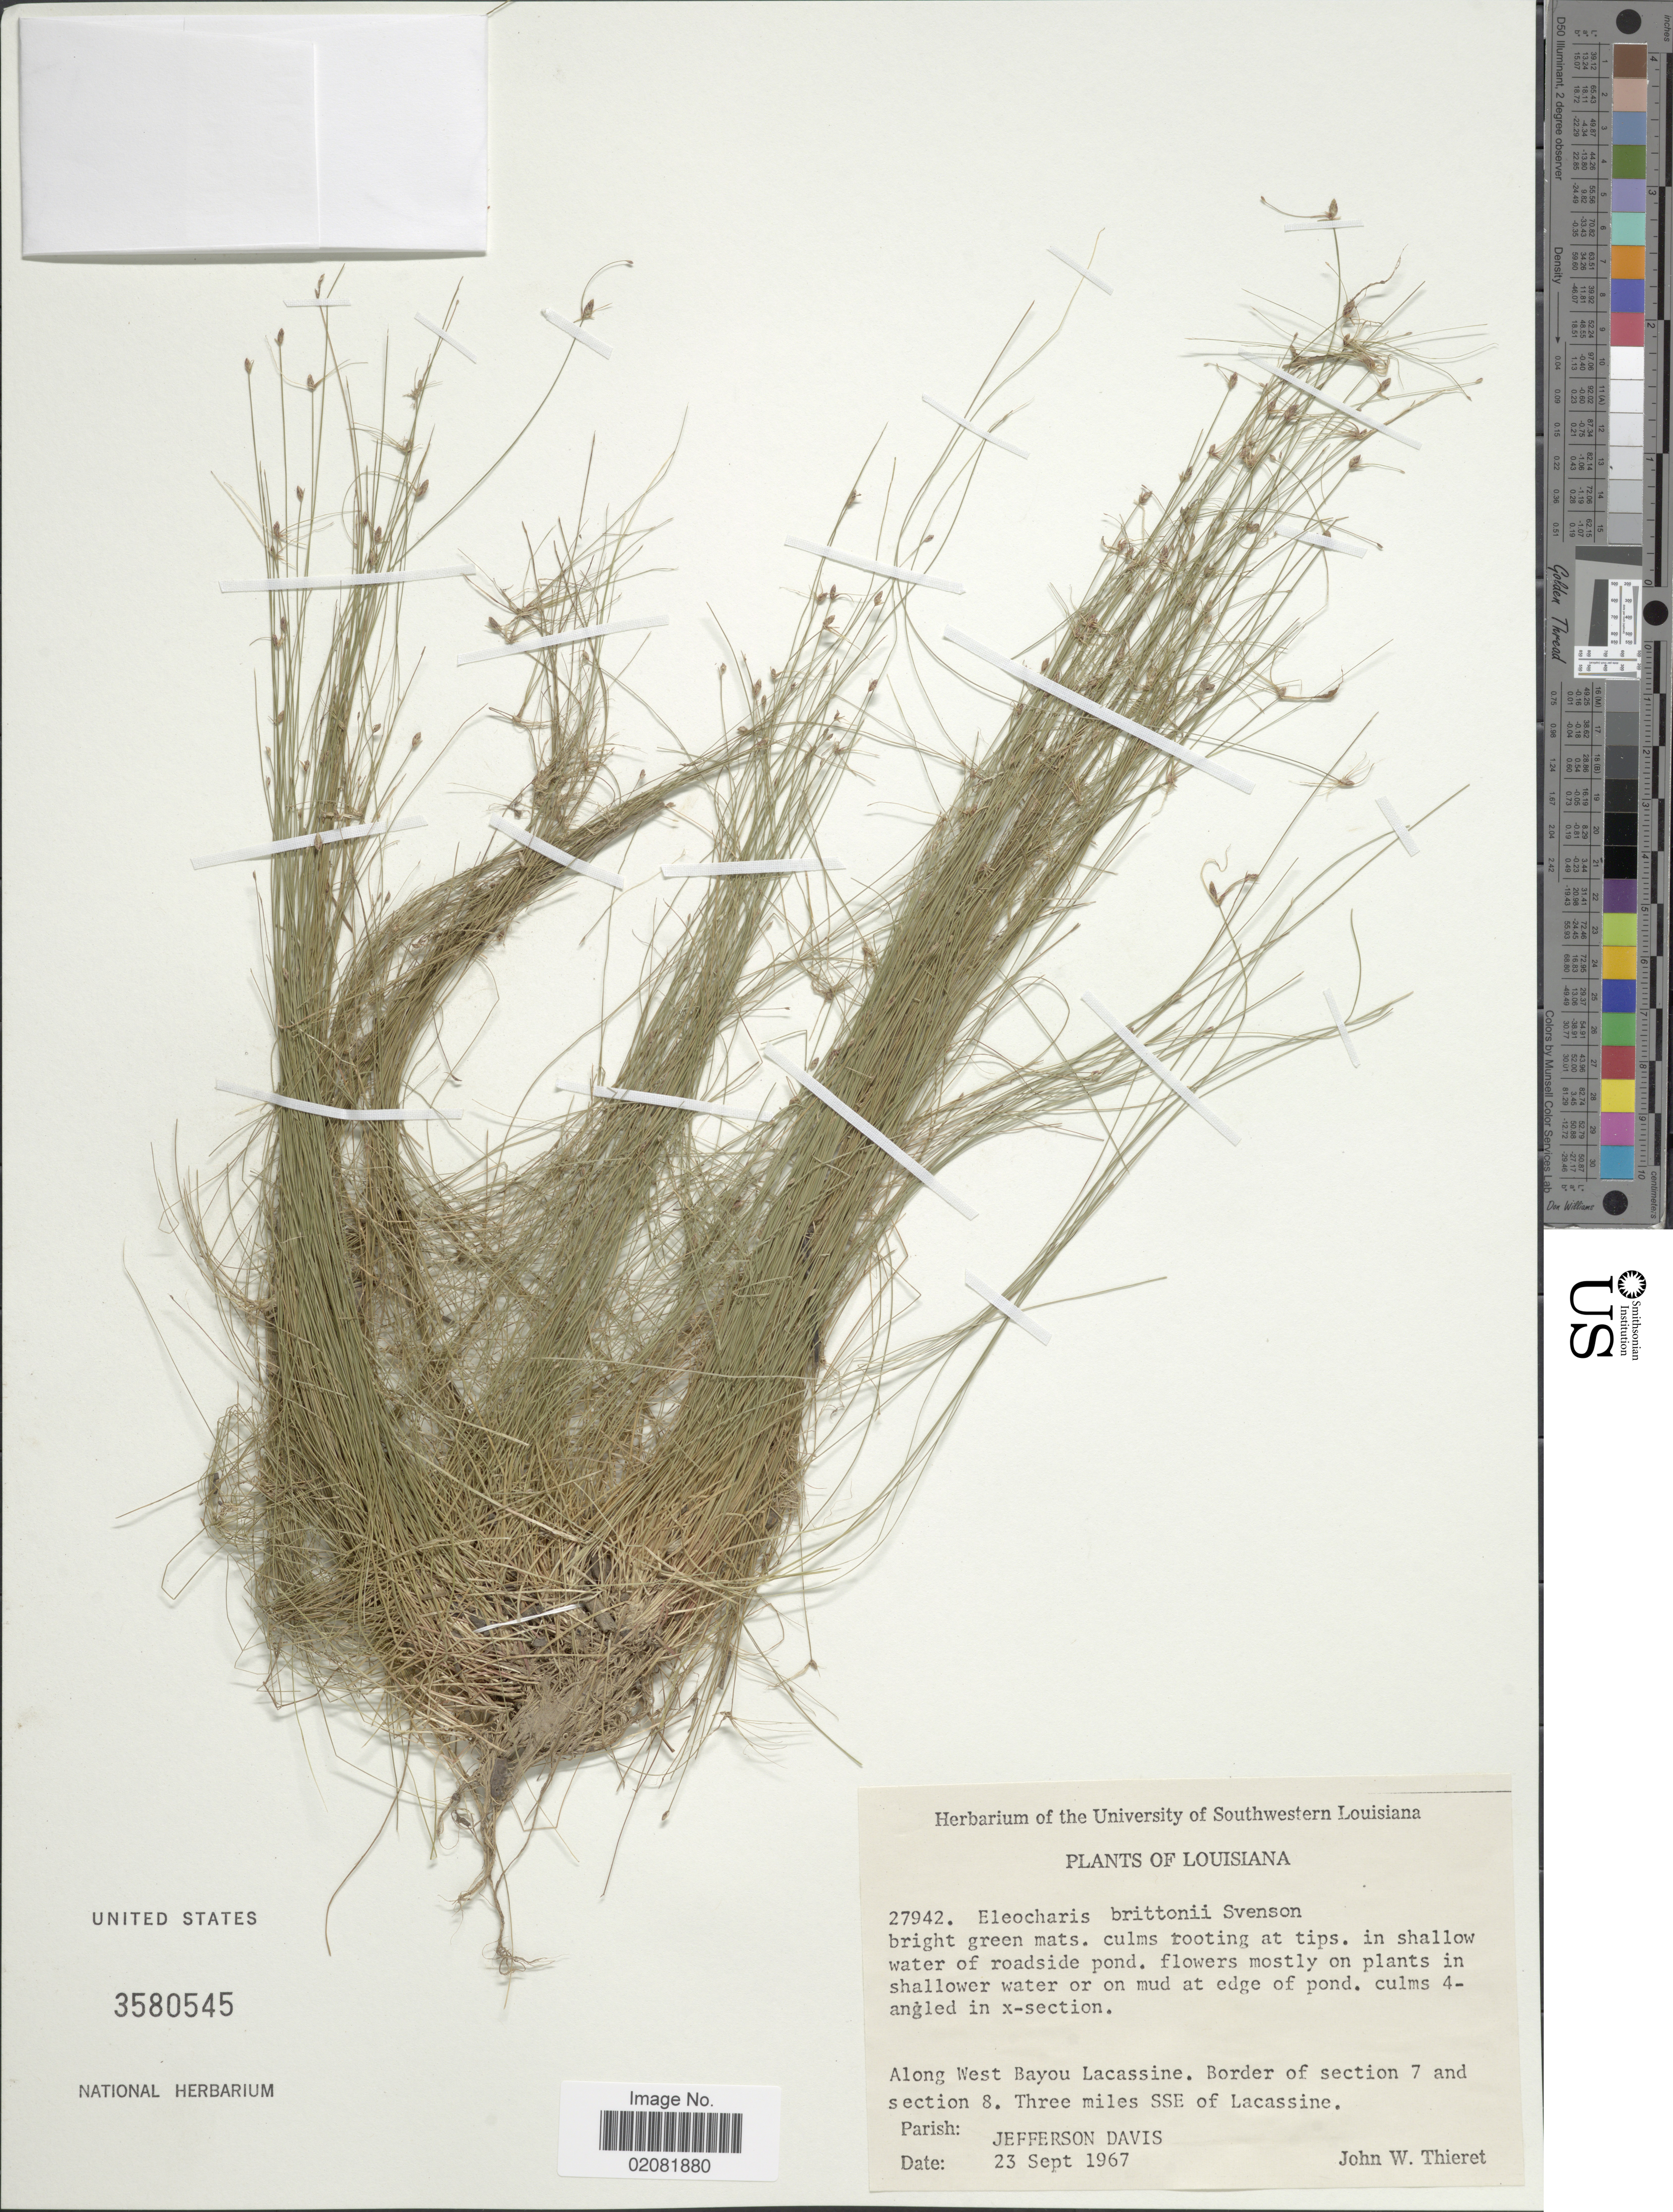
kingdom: Plantae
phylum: Tracheophyta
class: Liliopsida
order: Poales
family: Cyperaceae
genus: Eleocharis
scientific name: Eleocharis brittonii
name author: Svenson ex Small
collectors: J. W. Thieret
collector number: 27942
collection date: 1967-09-23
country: United States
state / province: Louisiana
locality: Along West Bayou Lacassine. Border of section 7 and section 8. Three Miles SSE of Lacassine. Parish: Jefferson Davis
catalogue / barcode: US 3580545